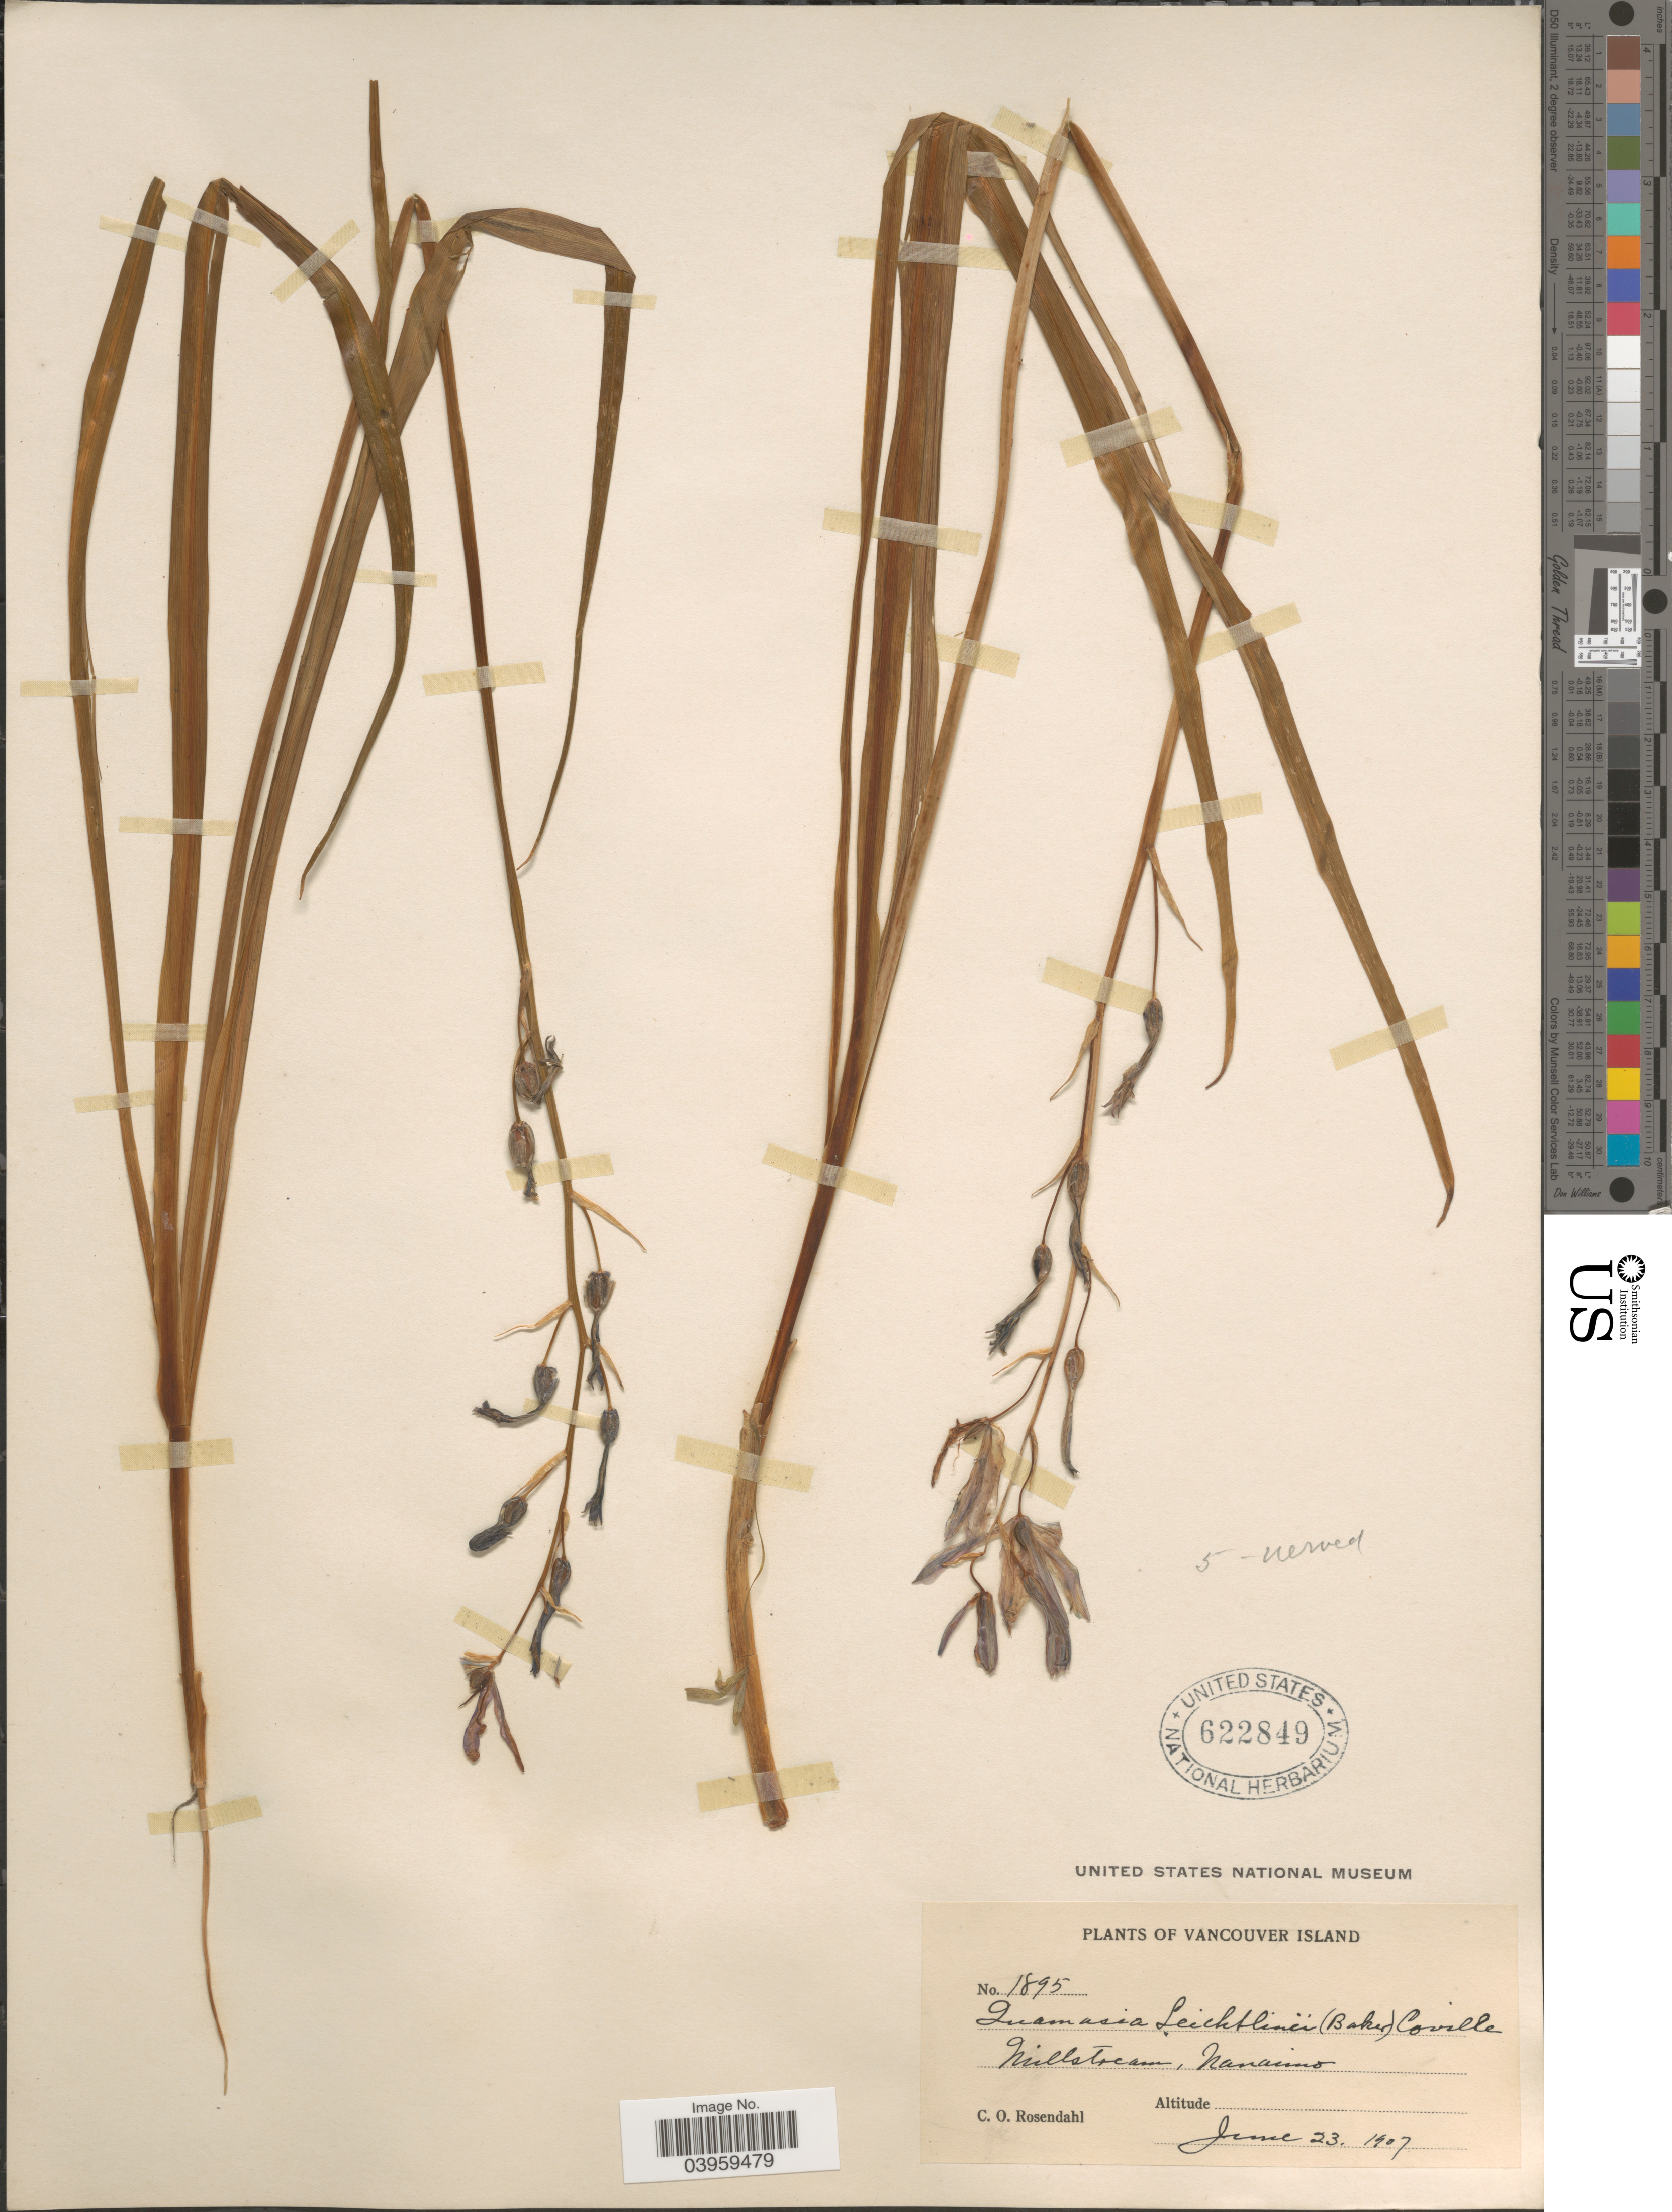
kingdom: Plantae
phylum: Tracheophyta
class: Liliopsida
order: Asparagales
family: Asparagaceae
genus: Camassia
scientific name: Camassia leichtlinii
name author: (Baker) S. Watson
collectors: C. O. Rosendahl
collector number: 1895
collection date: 1907-06-23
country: Canada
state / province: British Columbia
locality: Vancouver Island. Millstream, Nanaimo.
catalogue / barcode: US 622849